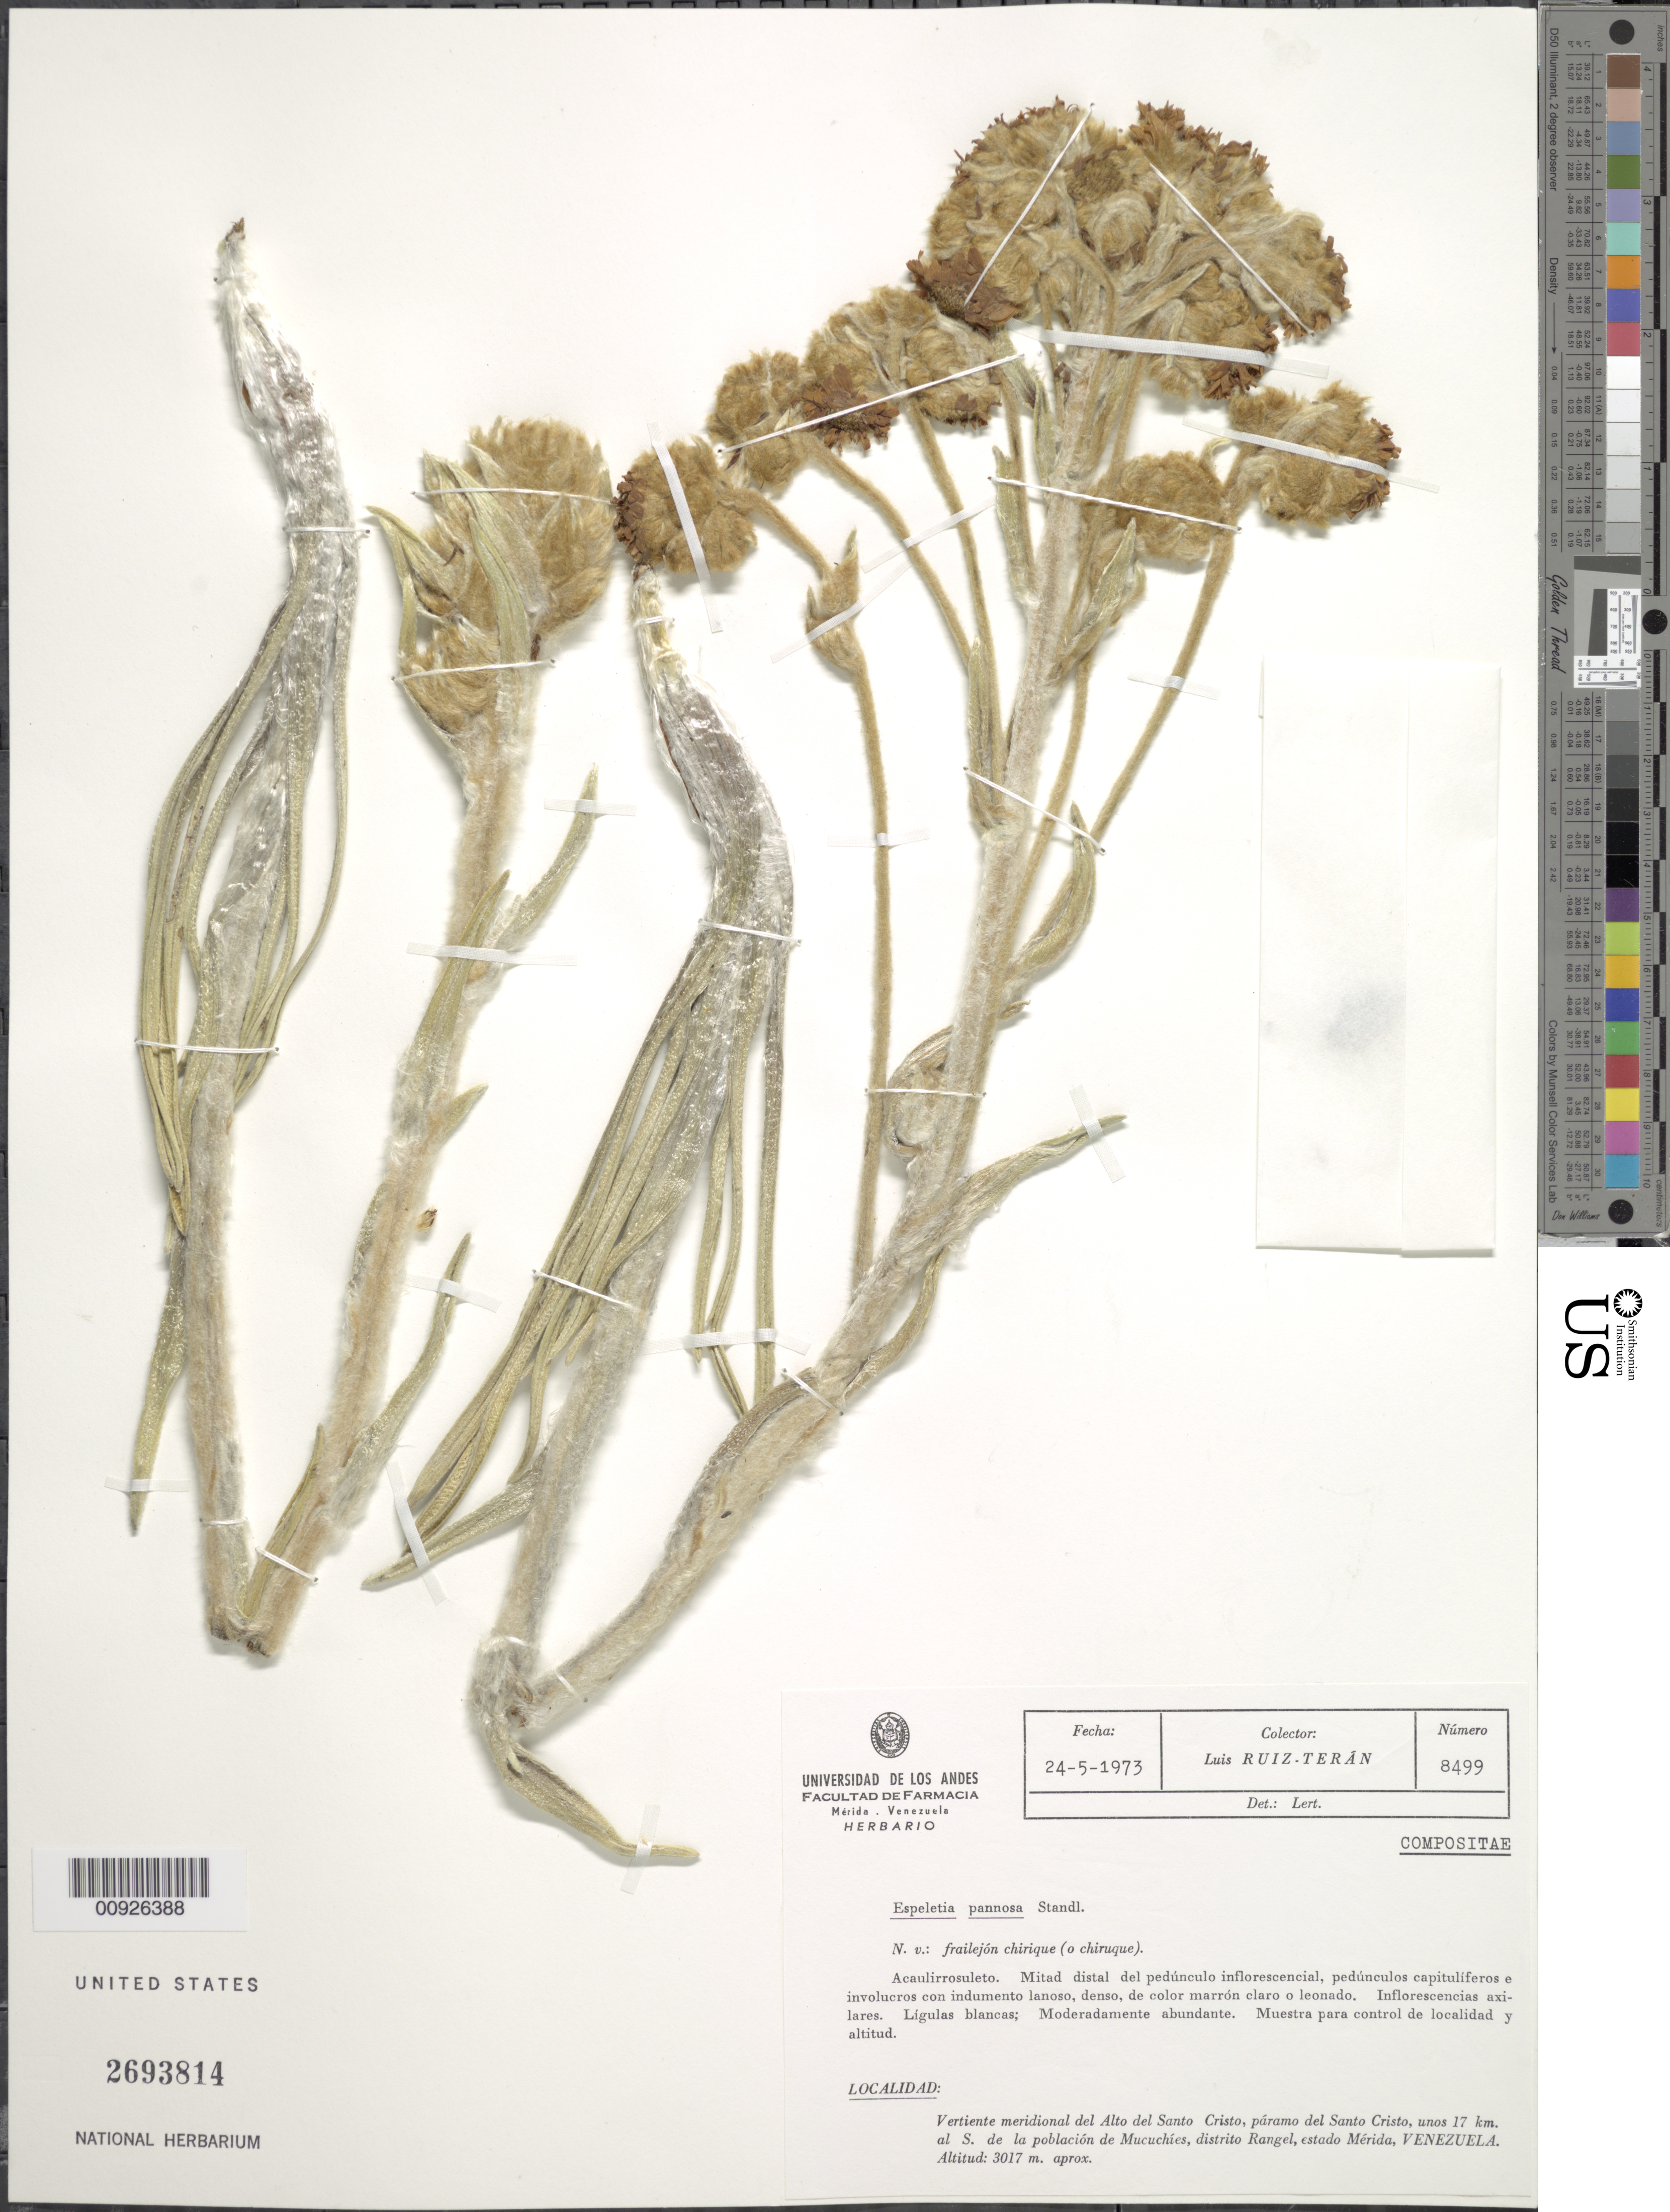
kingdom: Plantae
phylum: Tracheophyta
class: Magnoliopsida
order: Asterales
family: Asteraceae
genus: Espeletiopsis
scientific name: Espeletiopsis pannosa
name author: (Standl.) Cuatrec.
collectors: L. E. Ruíz-Terán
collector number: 8499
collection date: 1973-05-24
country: Venezuela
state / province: Mérida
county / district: Rangel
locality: Páramo del Santo Cristo. Vertiente meridional del Alto del Santo Cristo, unos 17 km al S de la población de Mucuchíes.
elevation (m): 3017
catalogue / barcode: US 2693814